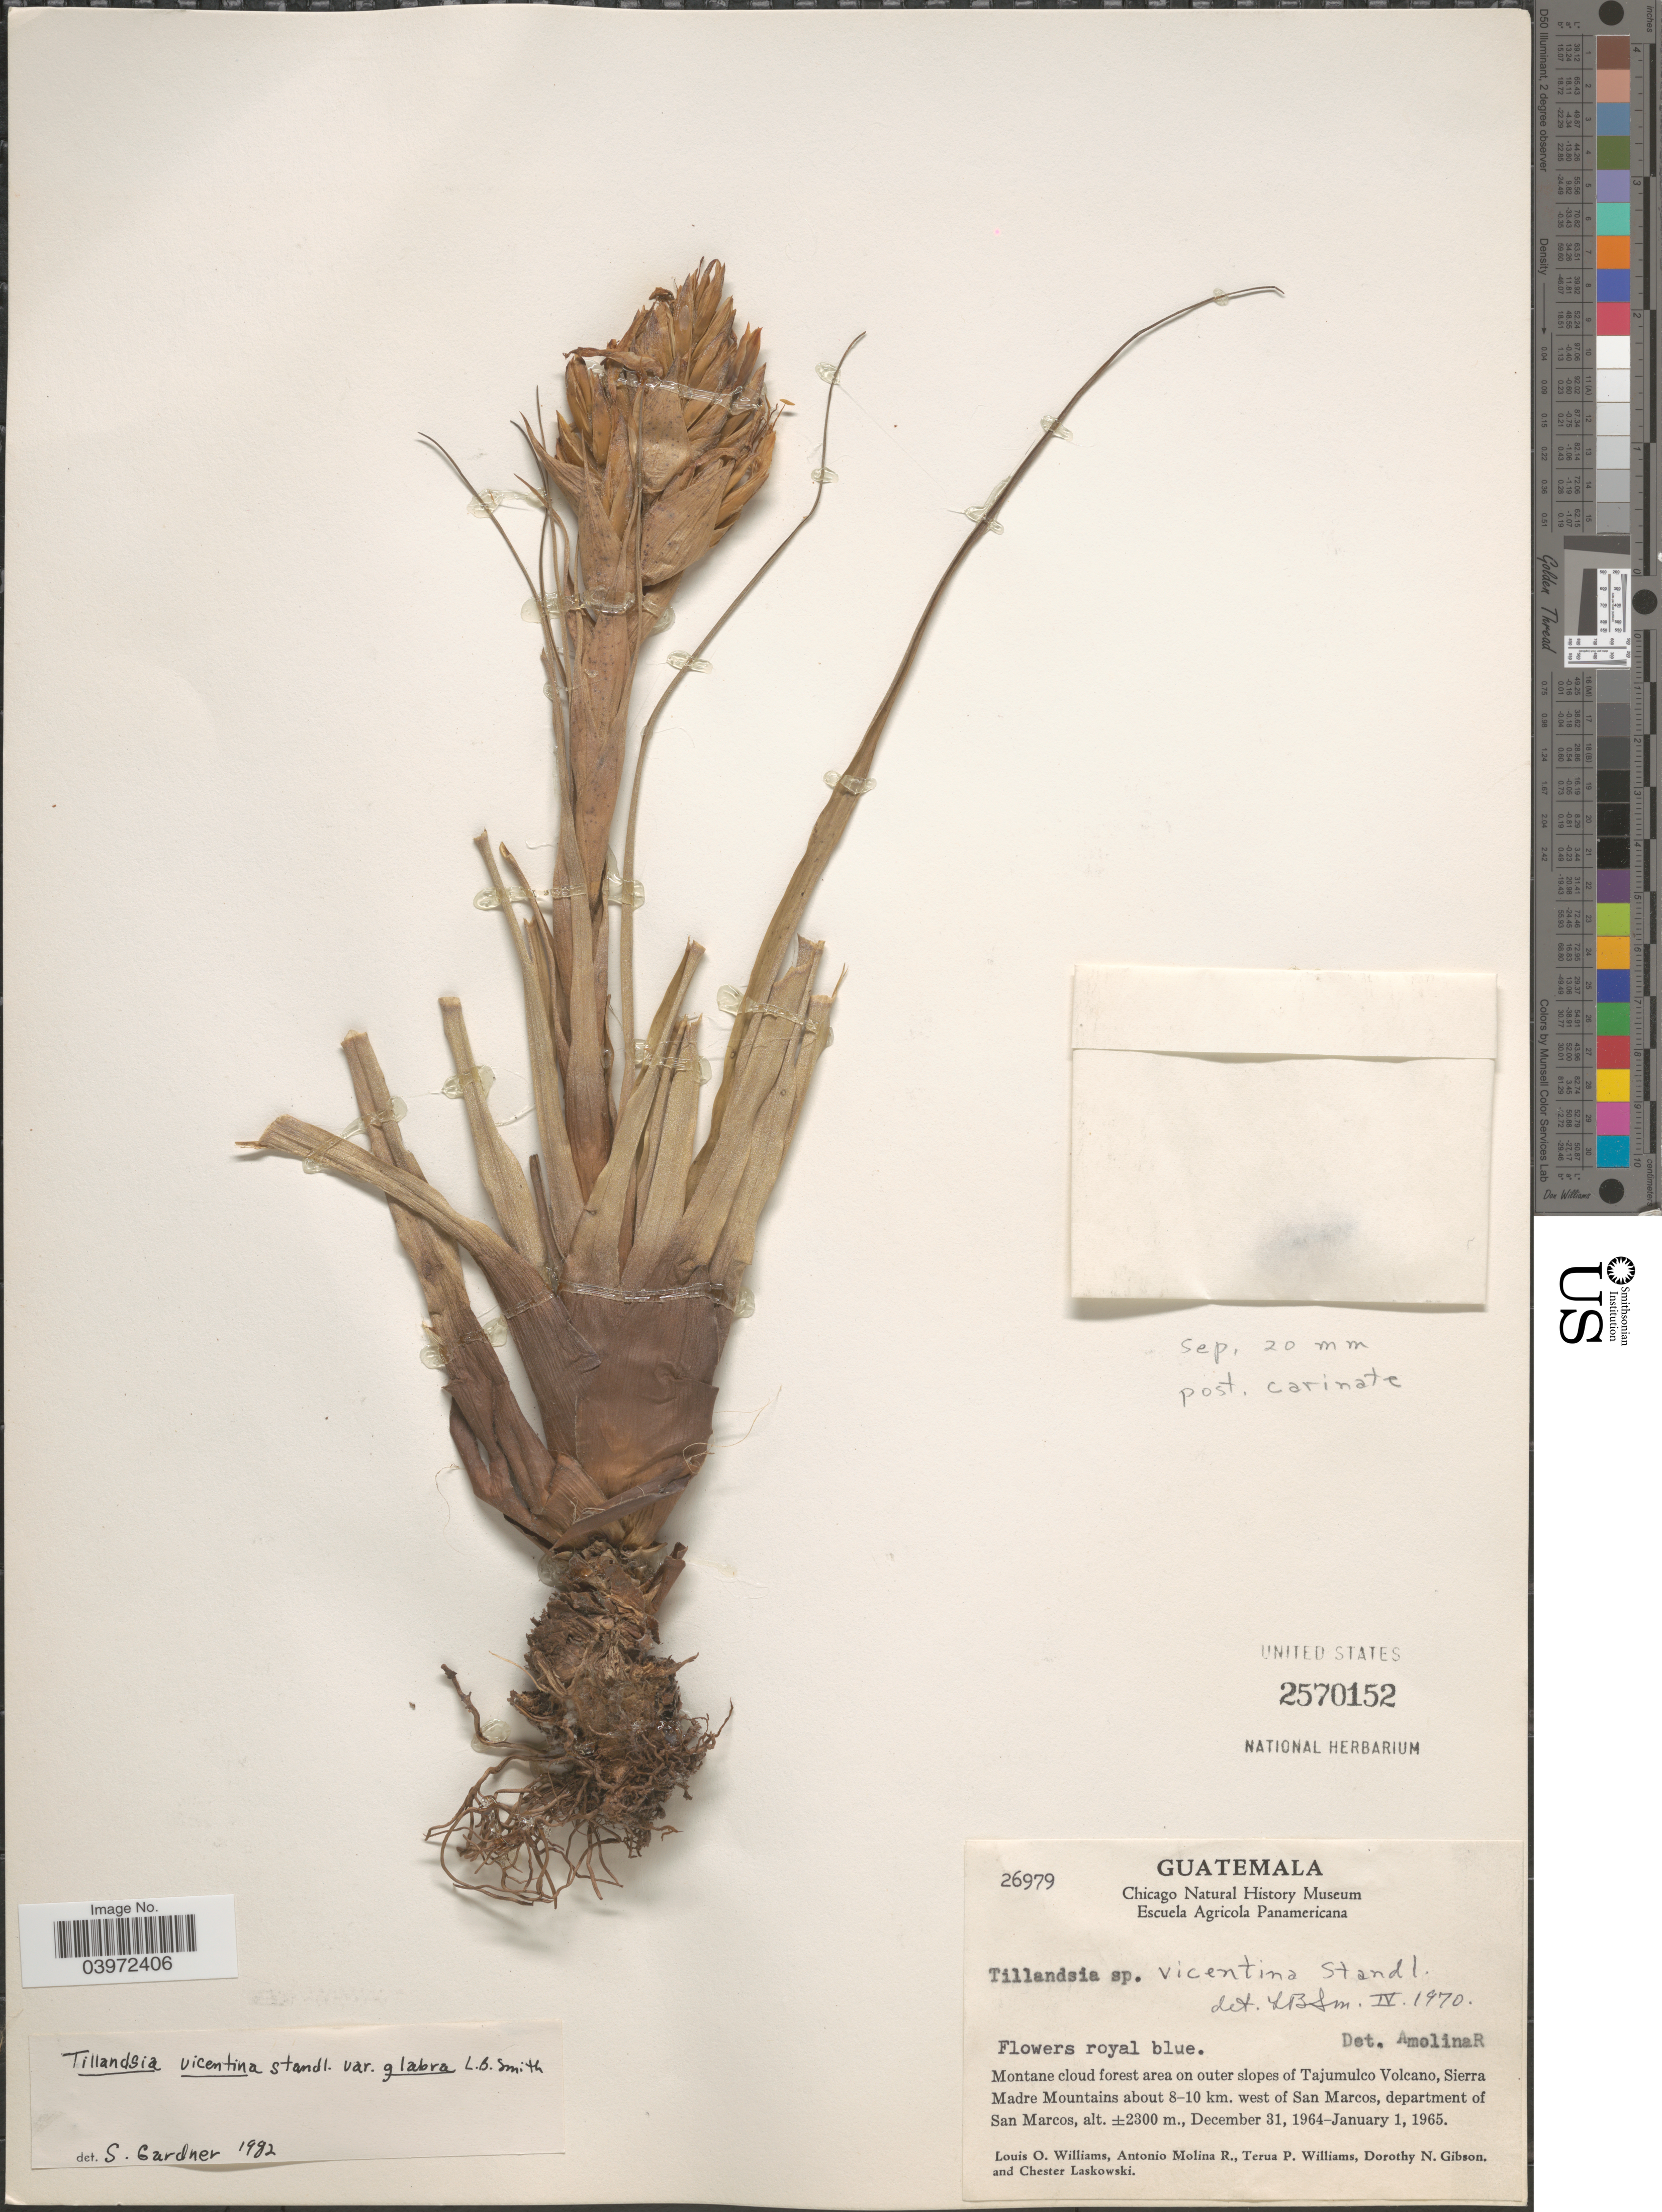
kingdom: Plantae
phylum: Tracheophyta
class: Liliopsida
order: Poales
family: Bromeliaceae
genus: Tillandsia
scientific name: Tillandsia vicentina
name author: Standl.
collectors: L. O. Williams, A. Molina R., T. Williams, D. N. Gibson & C. Laskowski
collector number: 26979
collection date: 1964-12-31/1965-01-01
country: Guatemala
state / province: San Marcos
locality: Montane cloud forest area on outer slopes of Tajumulco Volcano, Sierra Madre Mountains about 8-10 km. west of San Marcos, department of San Marcos.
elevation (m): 2300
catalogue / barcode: US 2570152